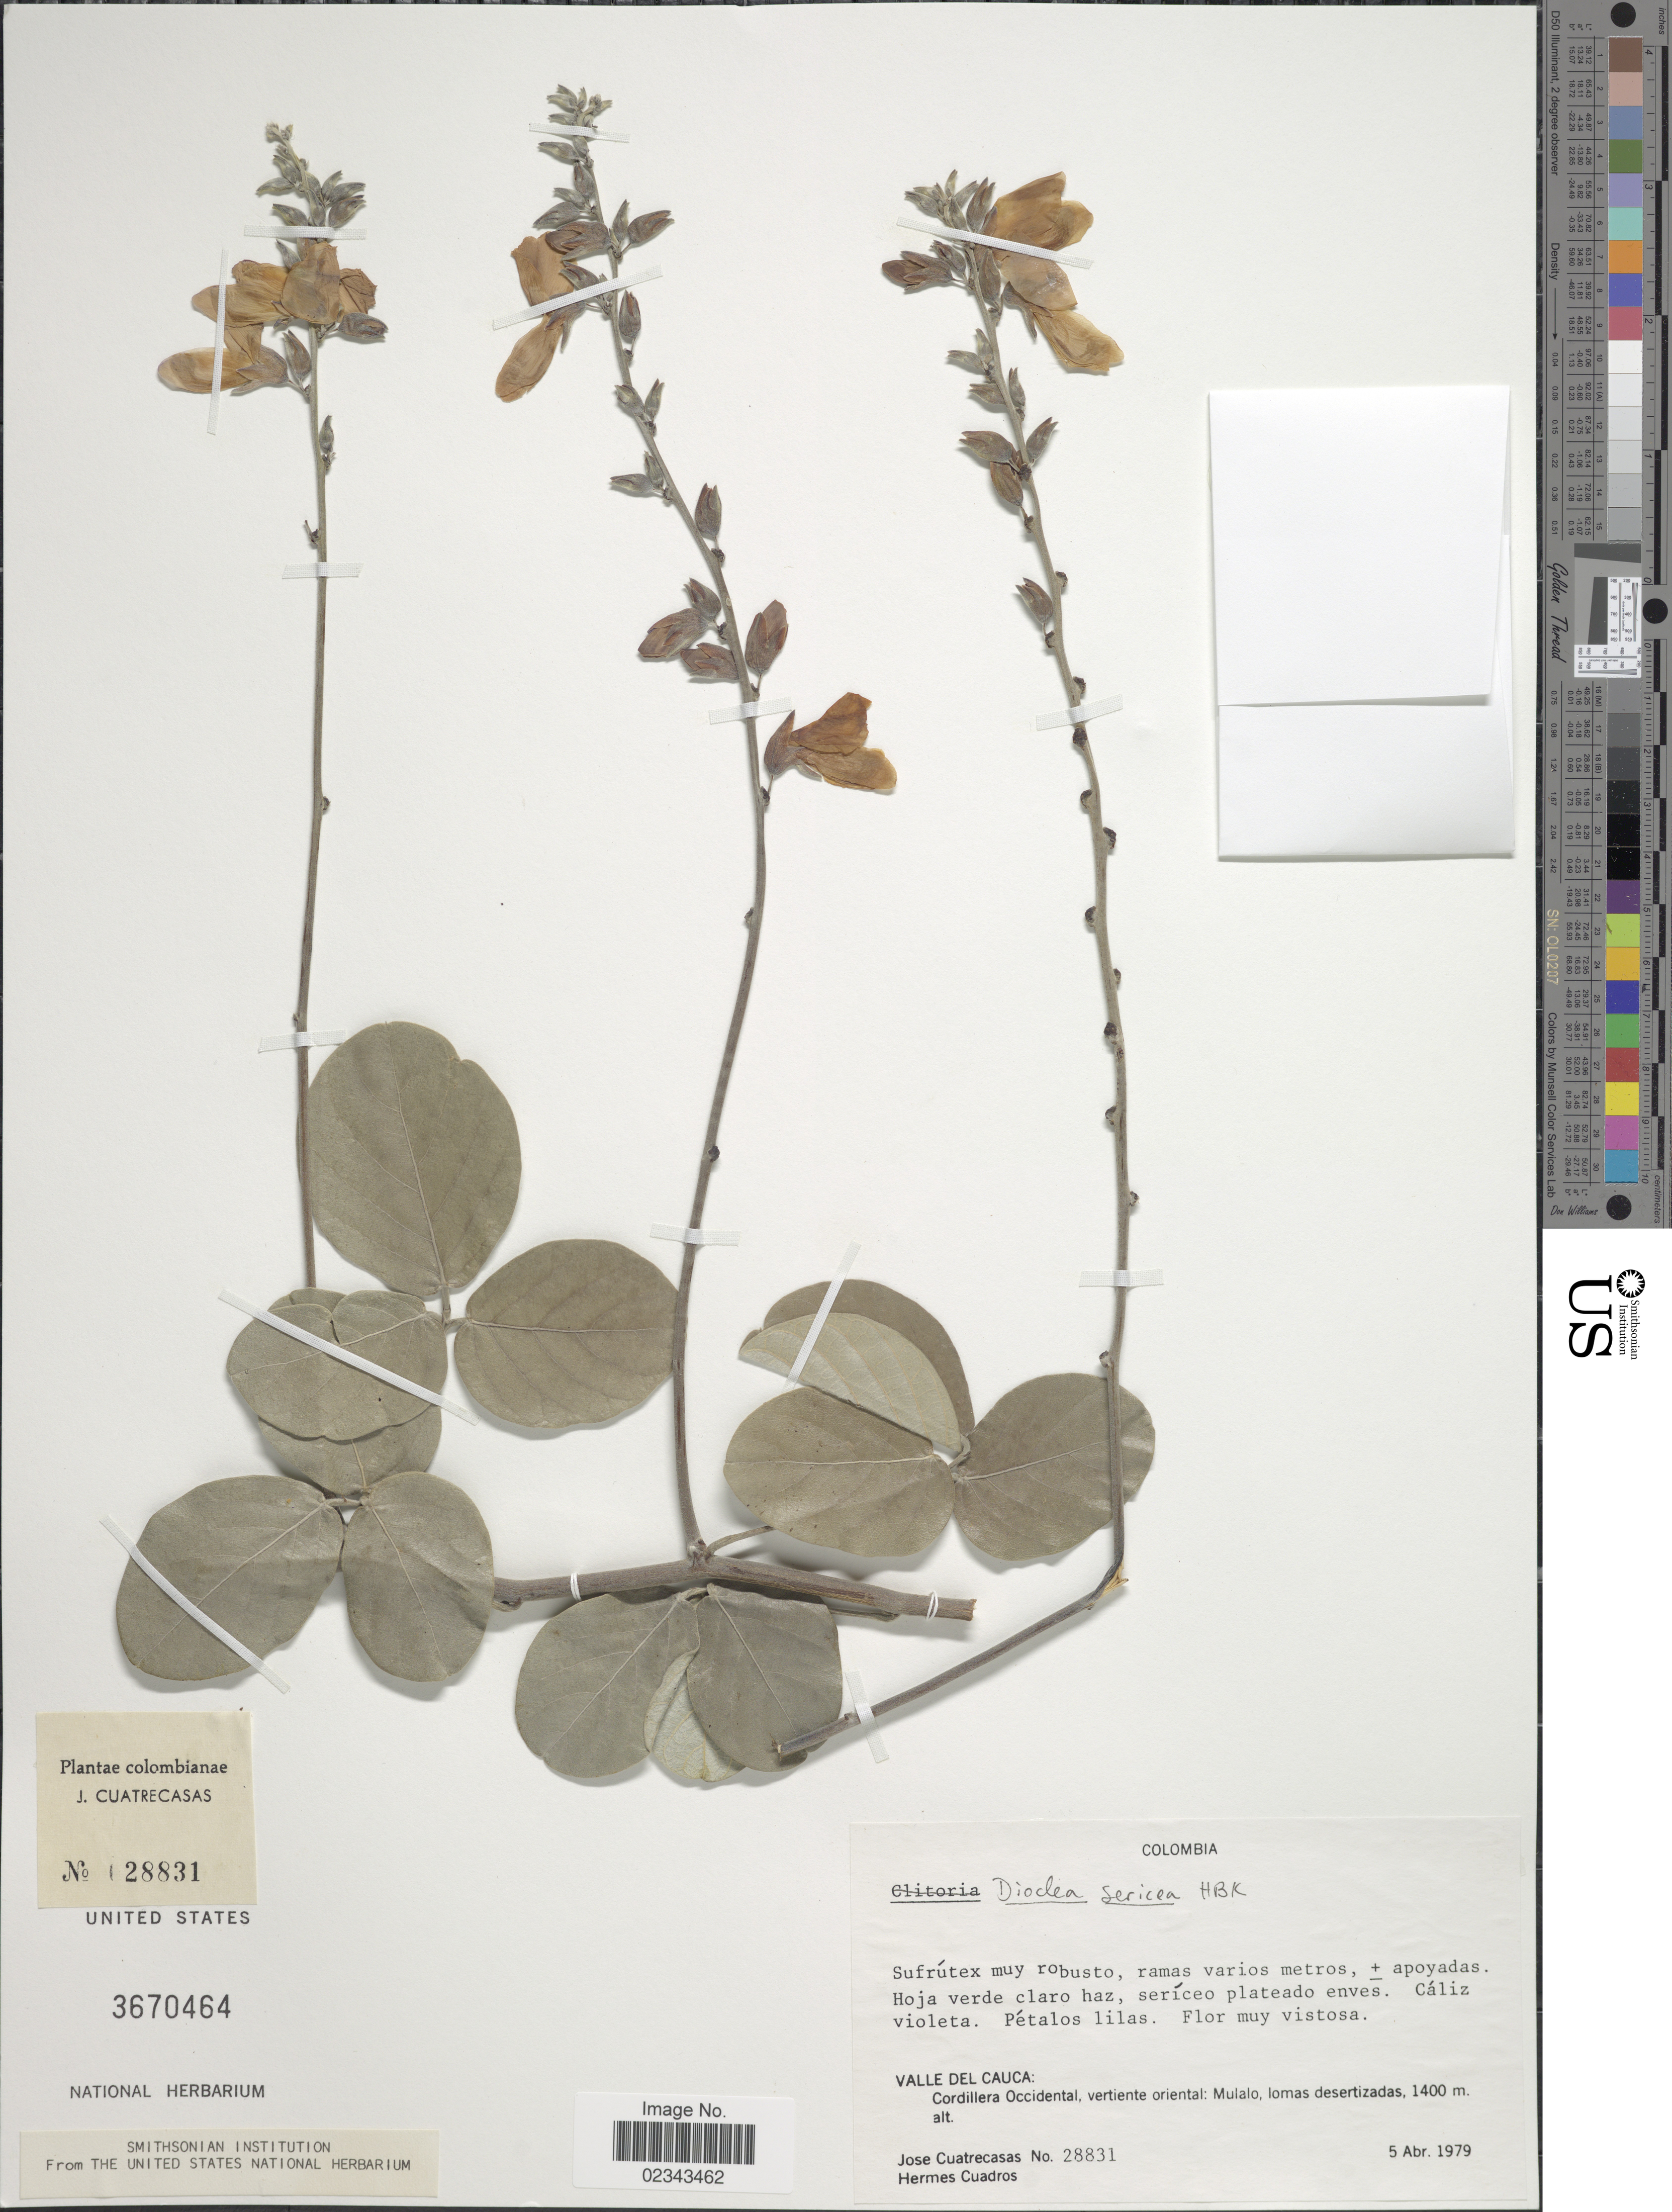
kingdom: Plantae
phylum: Tracheophyta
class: Magnoliopsida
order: Fabales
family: Fabaceae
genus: Dioclea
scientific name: Dioclea sericea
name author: Kunth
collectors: J. Cuatrecasas & H. Cuadros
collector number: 28831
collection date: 1979-04-05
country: Colombia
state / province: Valle del Cauca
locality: Hoja verde claro haz, sericeo plateado enves, Cordillera Occidental, vertiente oriental: Mulalo, lomas desertizadas.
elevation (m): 1400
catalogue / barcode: US 3670464